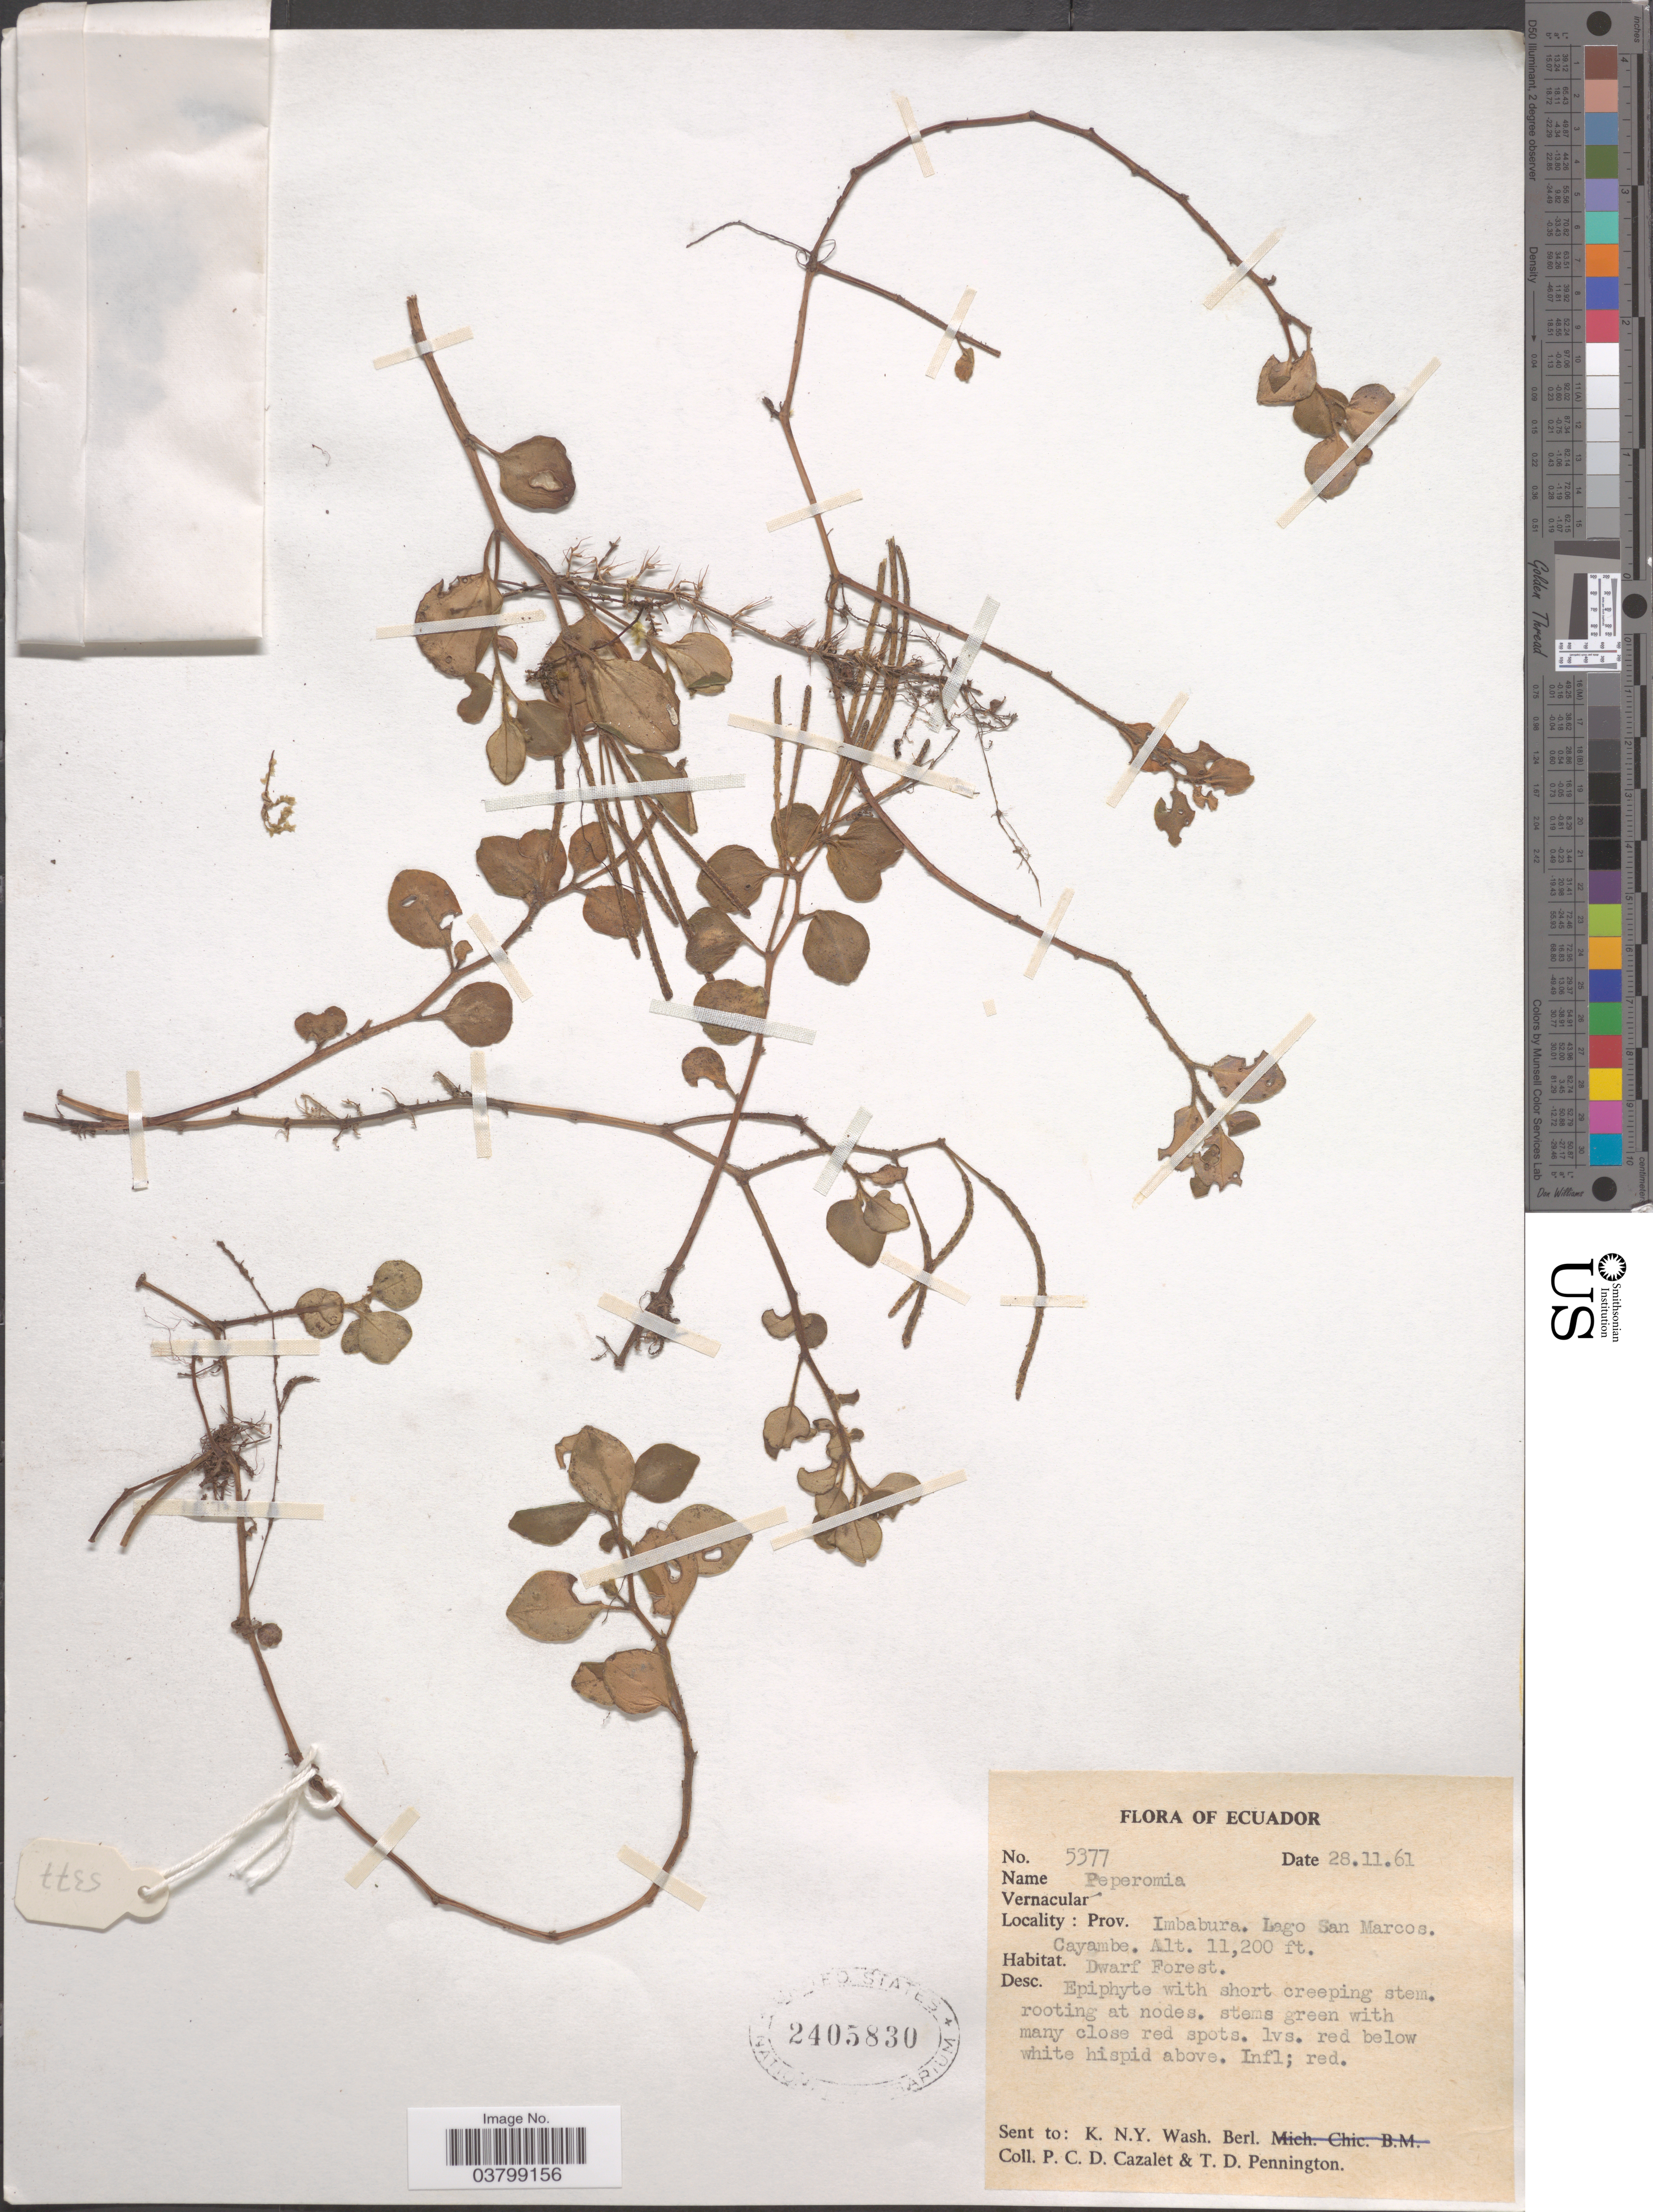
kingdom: Plantae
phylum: Tracheophyta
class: Magnoliopsida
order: Piperales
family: Piperaceae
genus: Peperomia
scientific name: Peperomia parasitica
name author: C. DC. in DC.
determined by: Jiménez, José Estaban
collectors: P. C. D. Cazalet & T. D. Pennington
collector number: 5377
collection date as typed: Transcribed d/m/y: 28/11/61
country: Ecuador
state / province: Imbabura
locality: Lago San Marcos. Cayambe.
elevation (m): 3414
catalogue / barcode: US 2405830